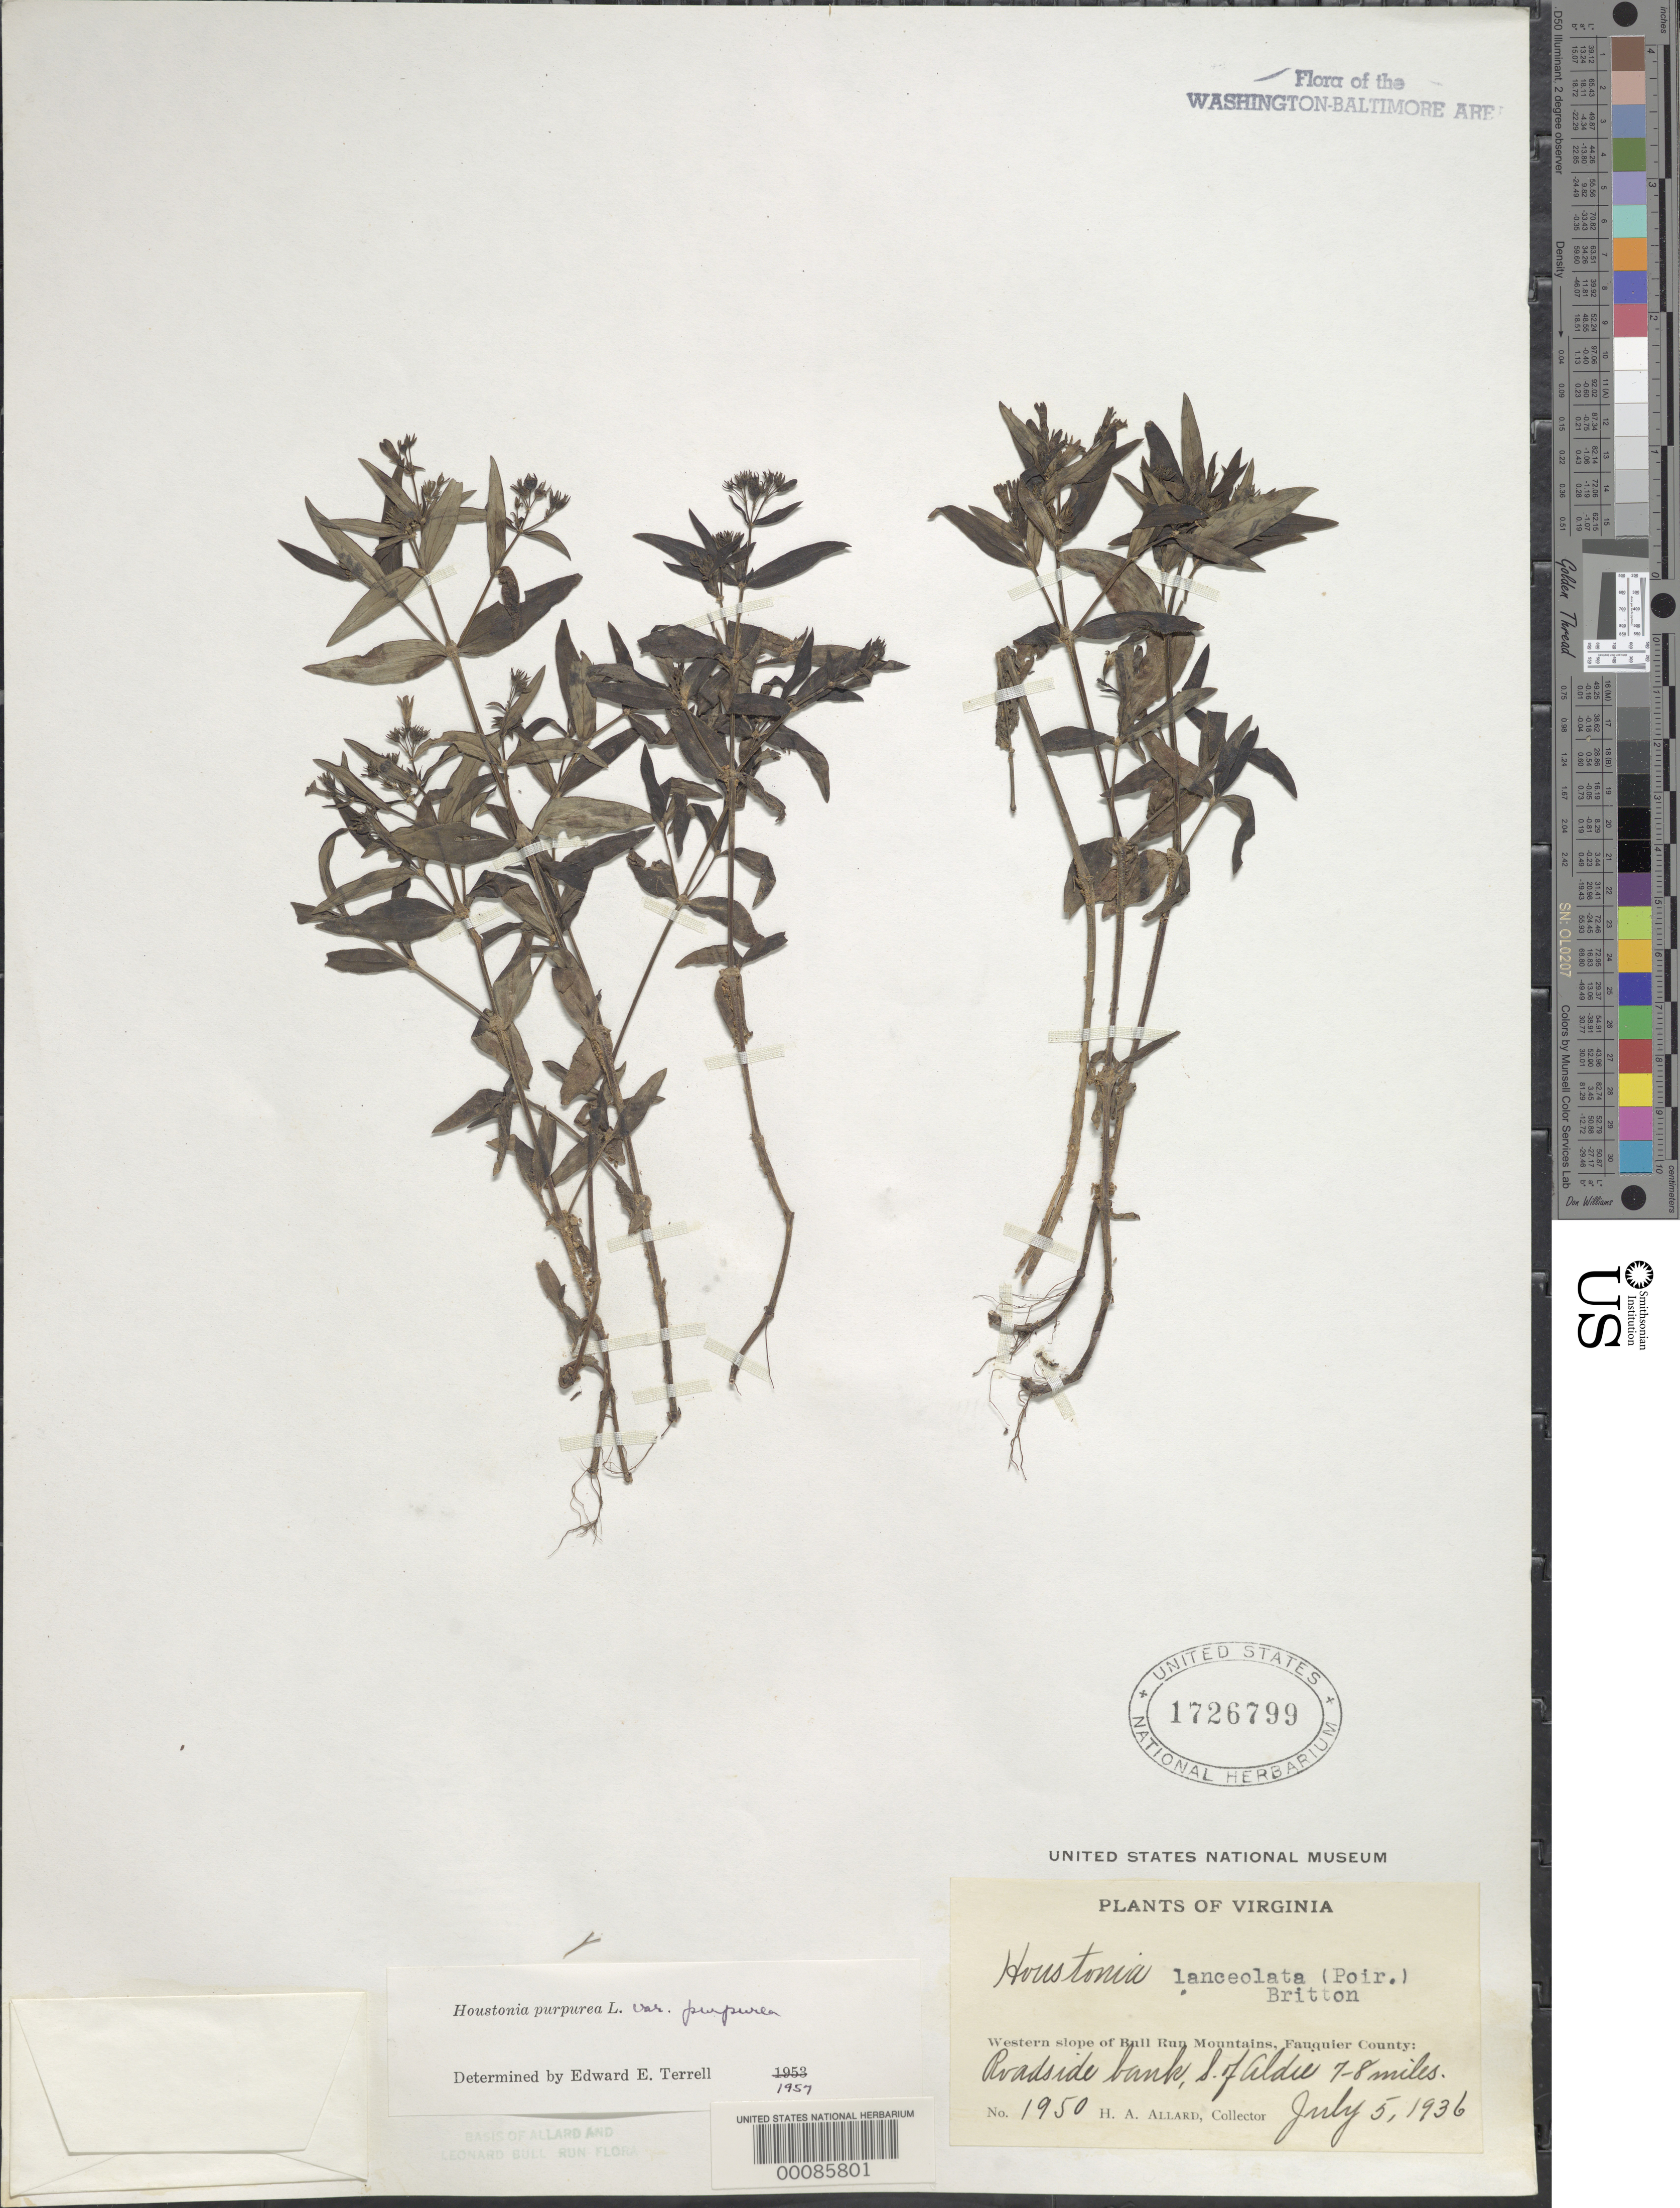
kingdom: Plantae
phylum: Tracheophyta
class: Magnoliopsida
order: Gentianales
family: Rubiaceae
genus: Houstonia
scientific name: Houstonia purpurea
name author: L.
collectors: H. A. Allard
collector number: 1950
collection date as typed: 05 Jul 1936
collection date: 1936-07-05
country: United States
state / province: Virginia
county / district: Loudoun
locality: Aldie, west slope of Bull Run Mts.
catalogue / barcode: US 1726799